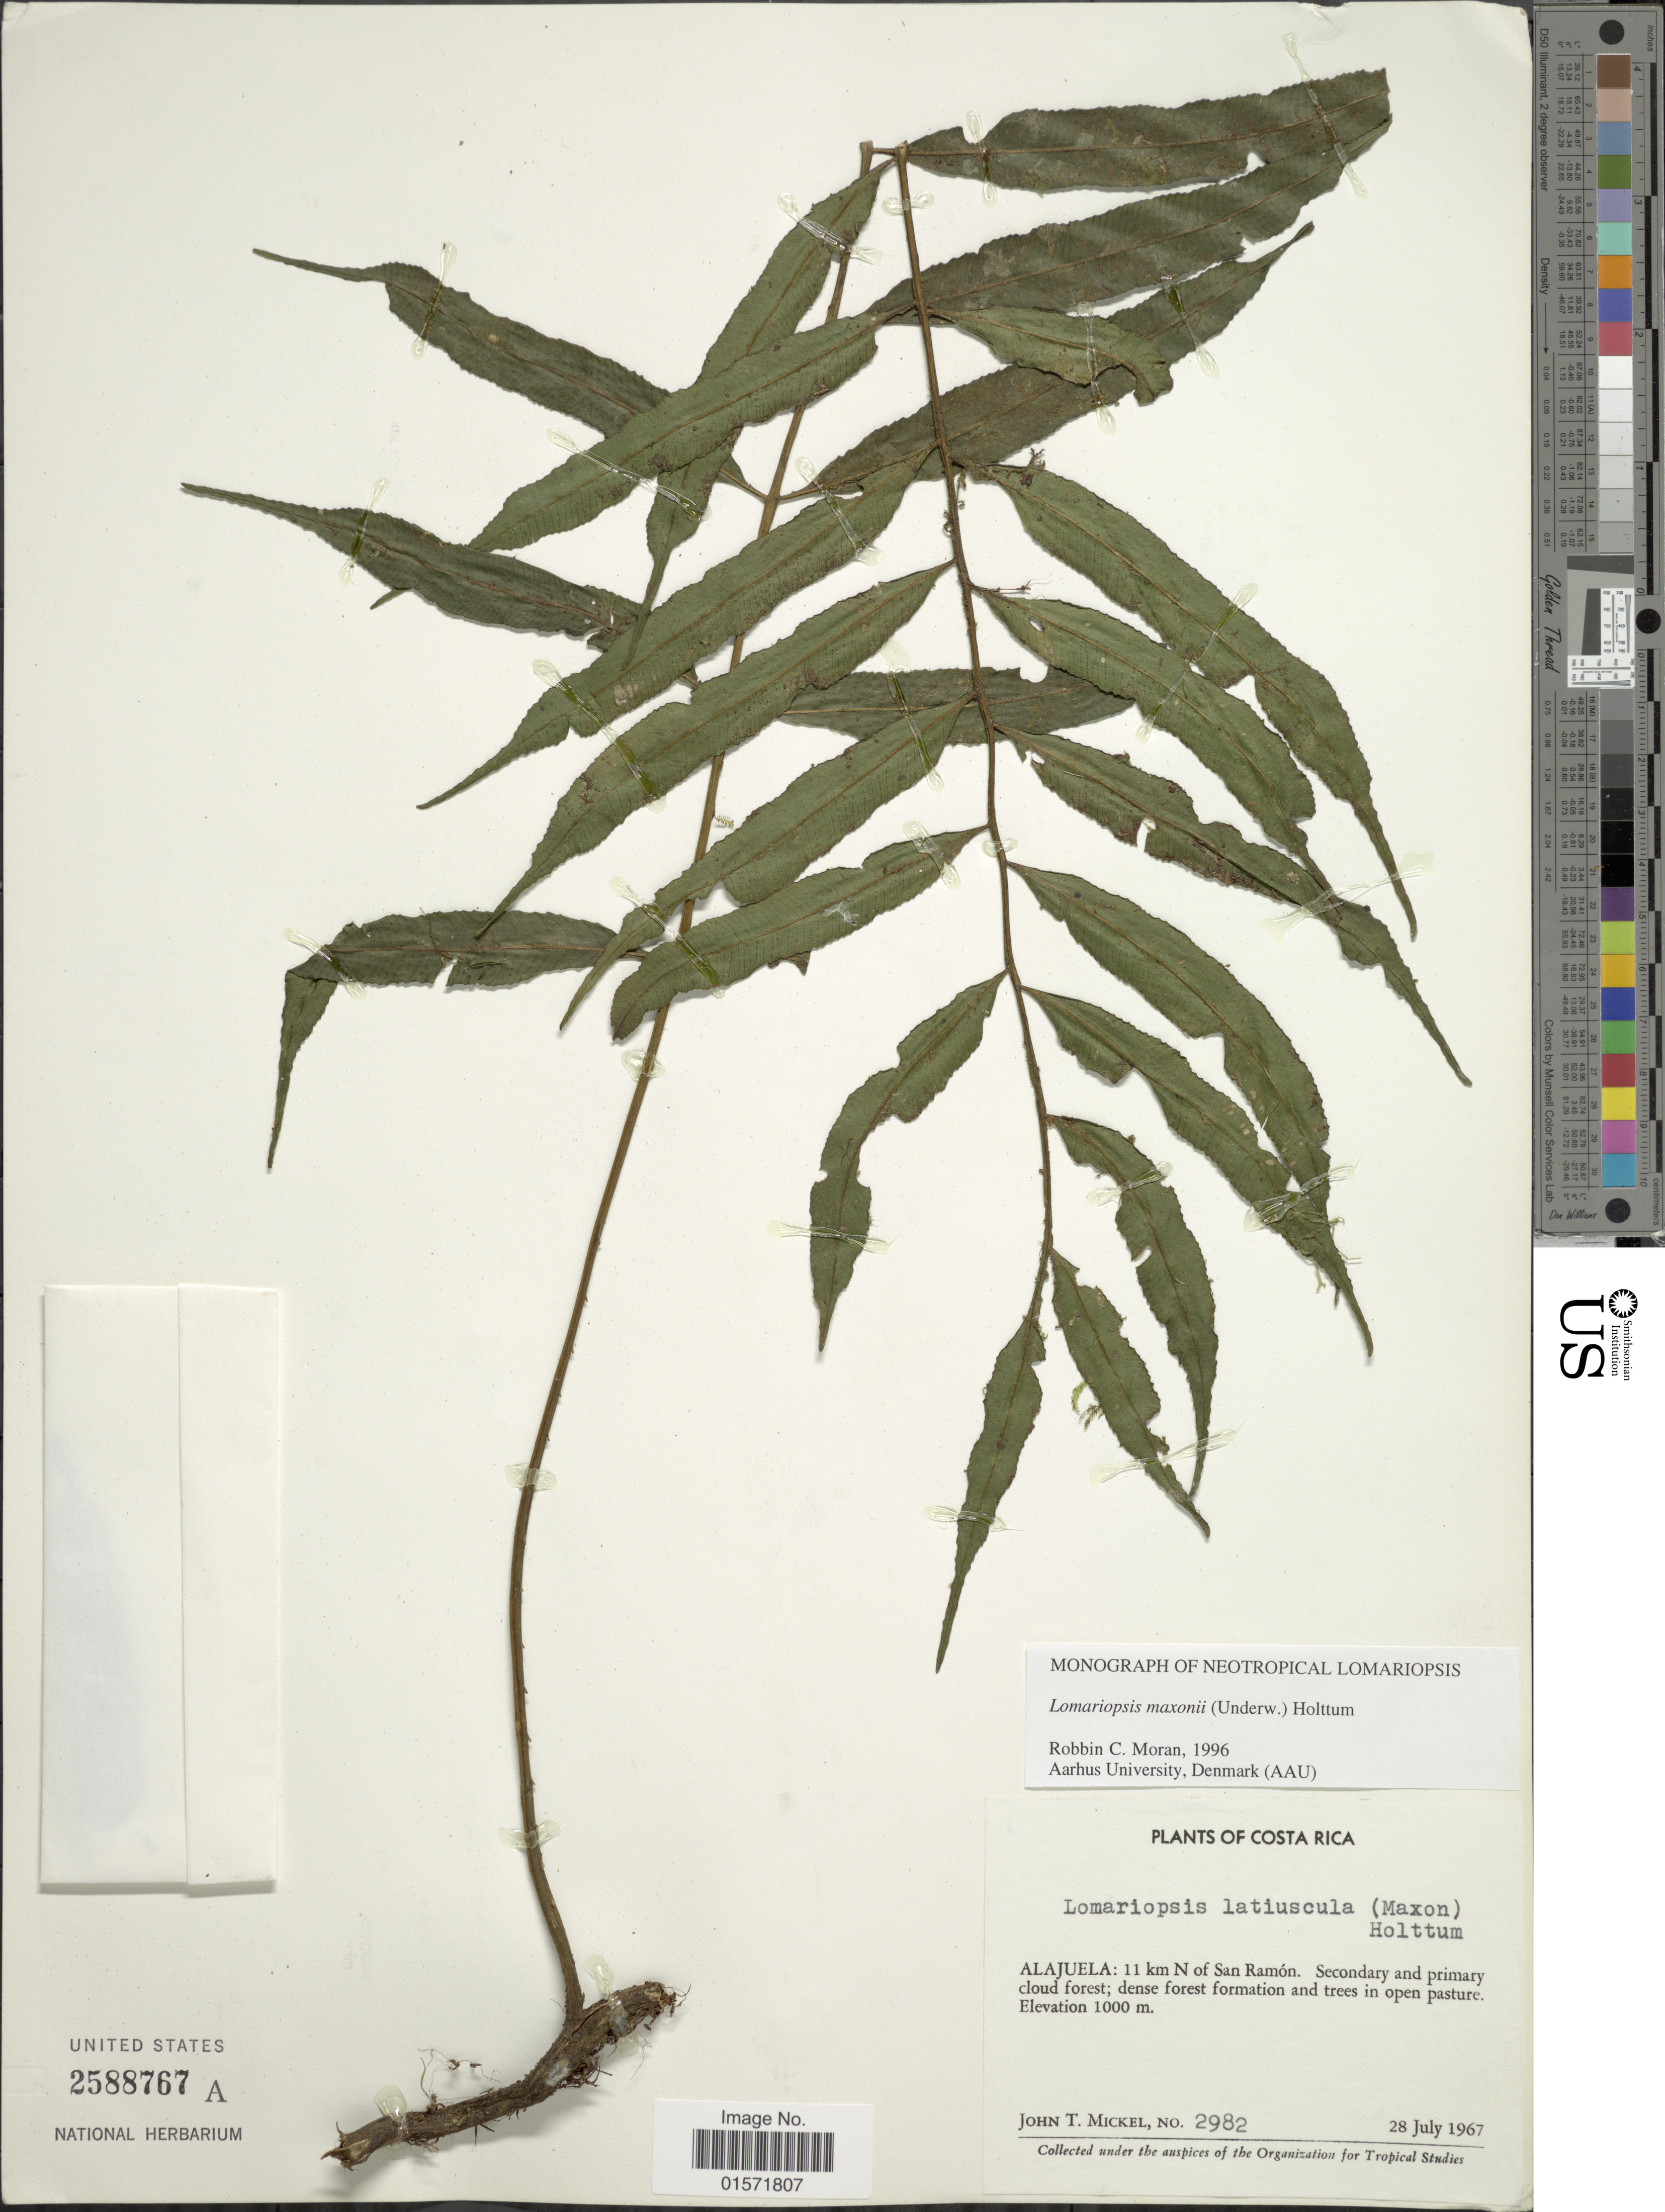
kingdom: Plantae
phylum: Tracheophyta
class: Polypodiopsida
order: Polypodiales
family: Lomariopsidaceae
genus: Lomariopsis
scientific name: Lomariopsis latiuscula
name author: (Maxon) Holttum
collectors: J. T. Mickel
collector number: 2982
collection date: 1968-07-28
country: Costa Rica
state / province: Alajuela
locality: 11 km N of San Ramón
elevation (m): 1000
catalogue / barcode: US 2588767A